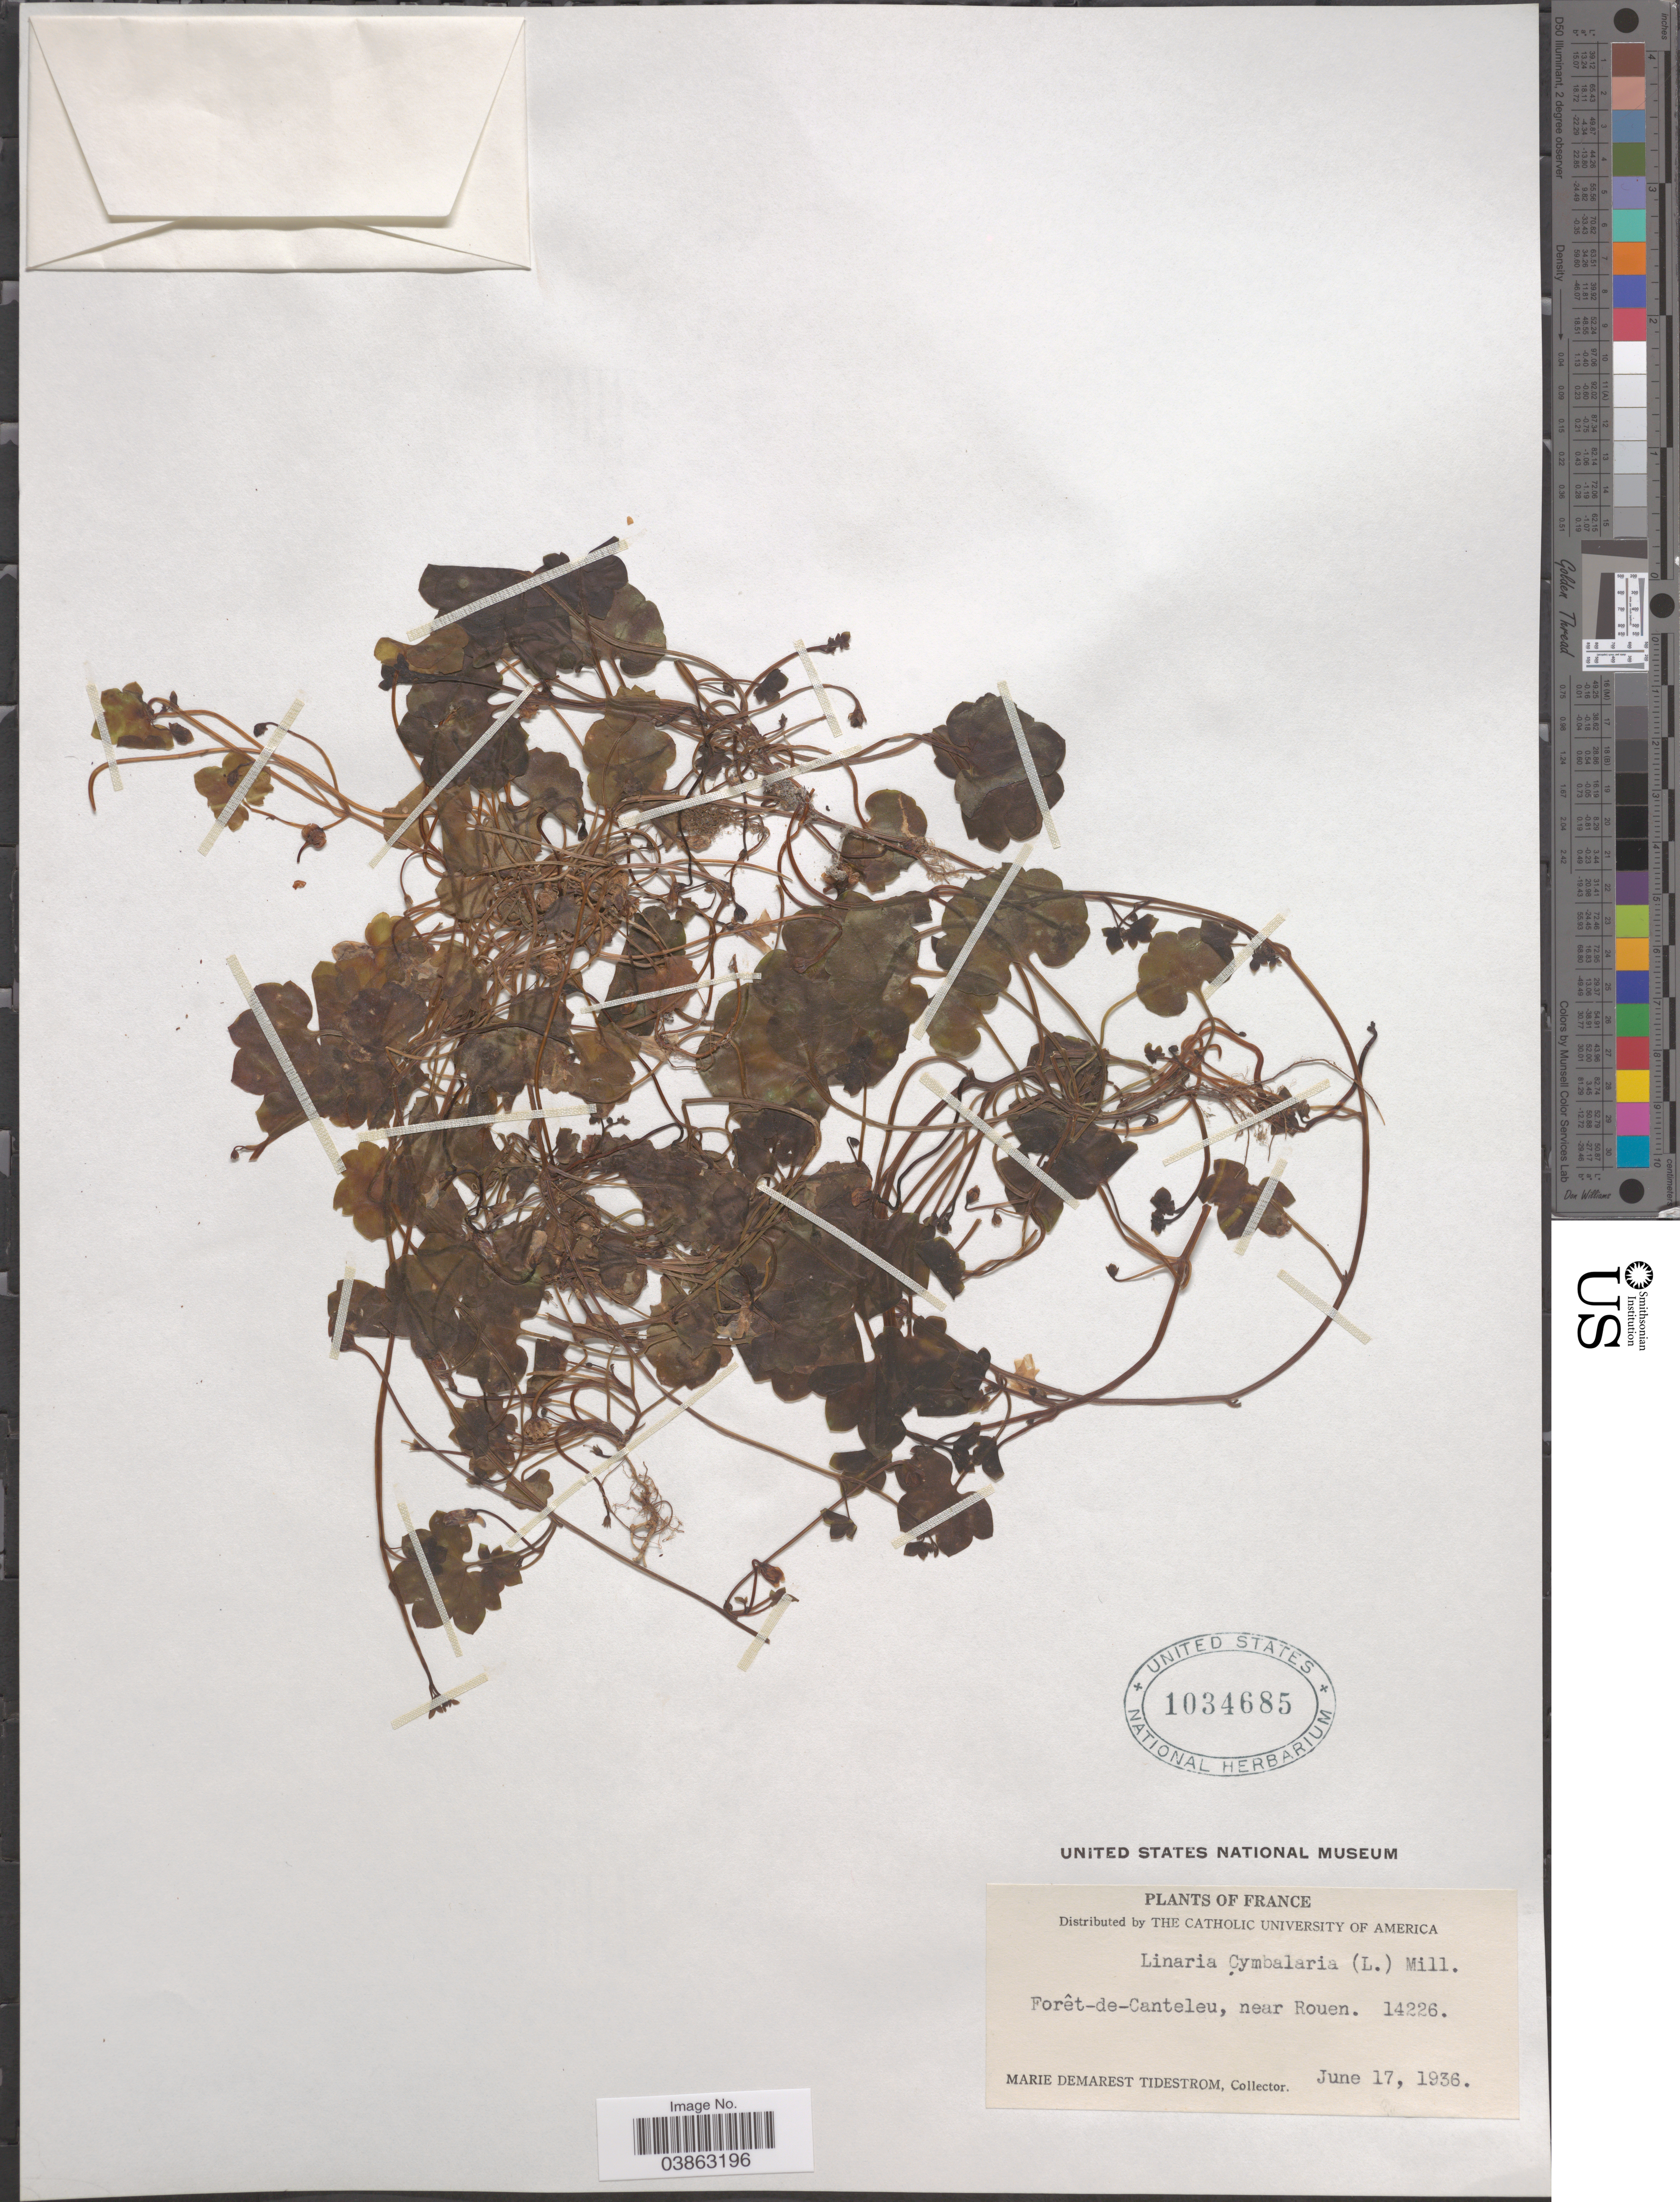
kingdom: Plantae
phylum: Tracheophyta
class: Magnoliopsida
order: Lamiales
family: Plantaginaceae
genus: Linaria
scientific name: Linaria cymbalaria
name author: (L.) Mill.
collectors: M. Tidestrom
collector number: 14226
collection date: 1936-06-17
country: France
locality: Forêt-de-Canteleu, near Rouen.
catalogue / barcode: US 1034685